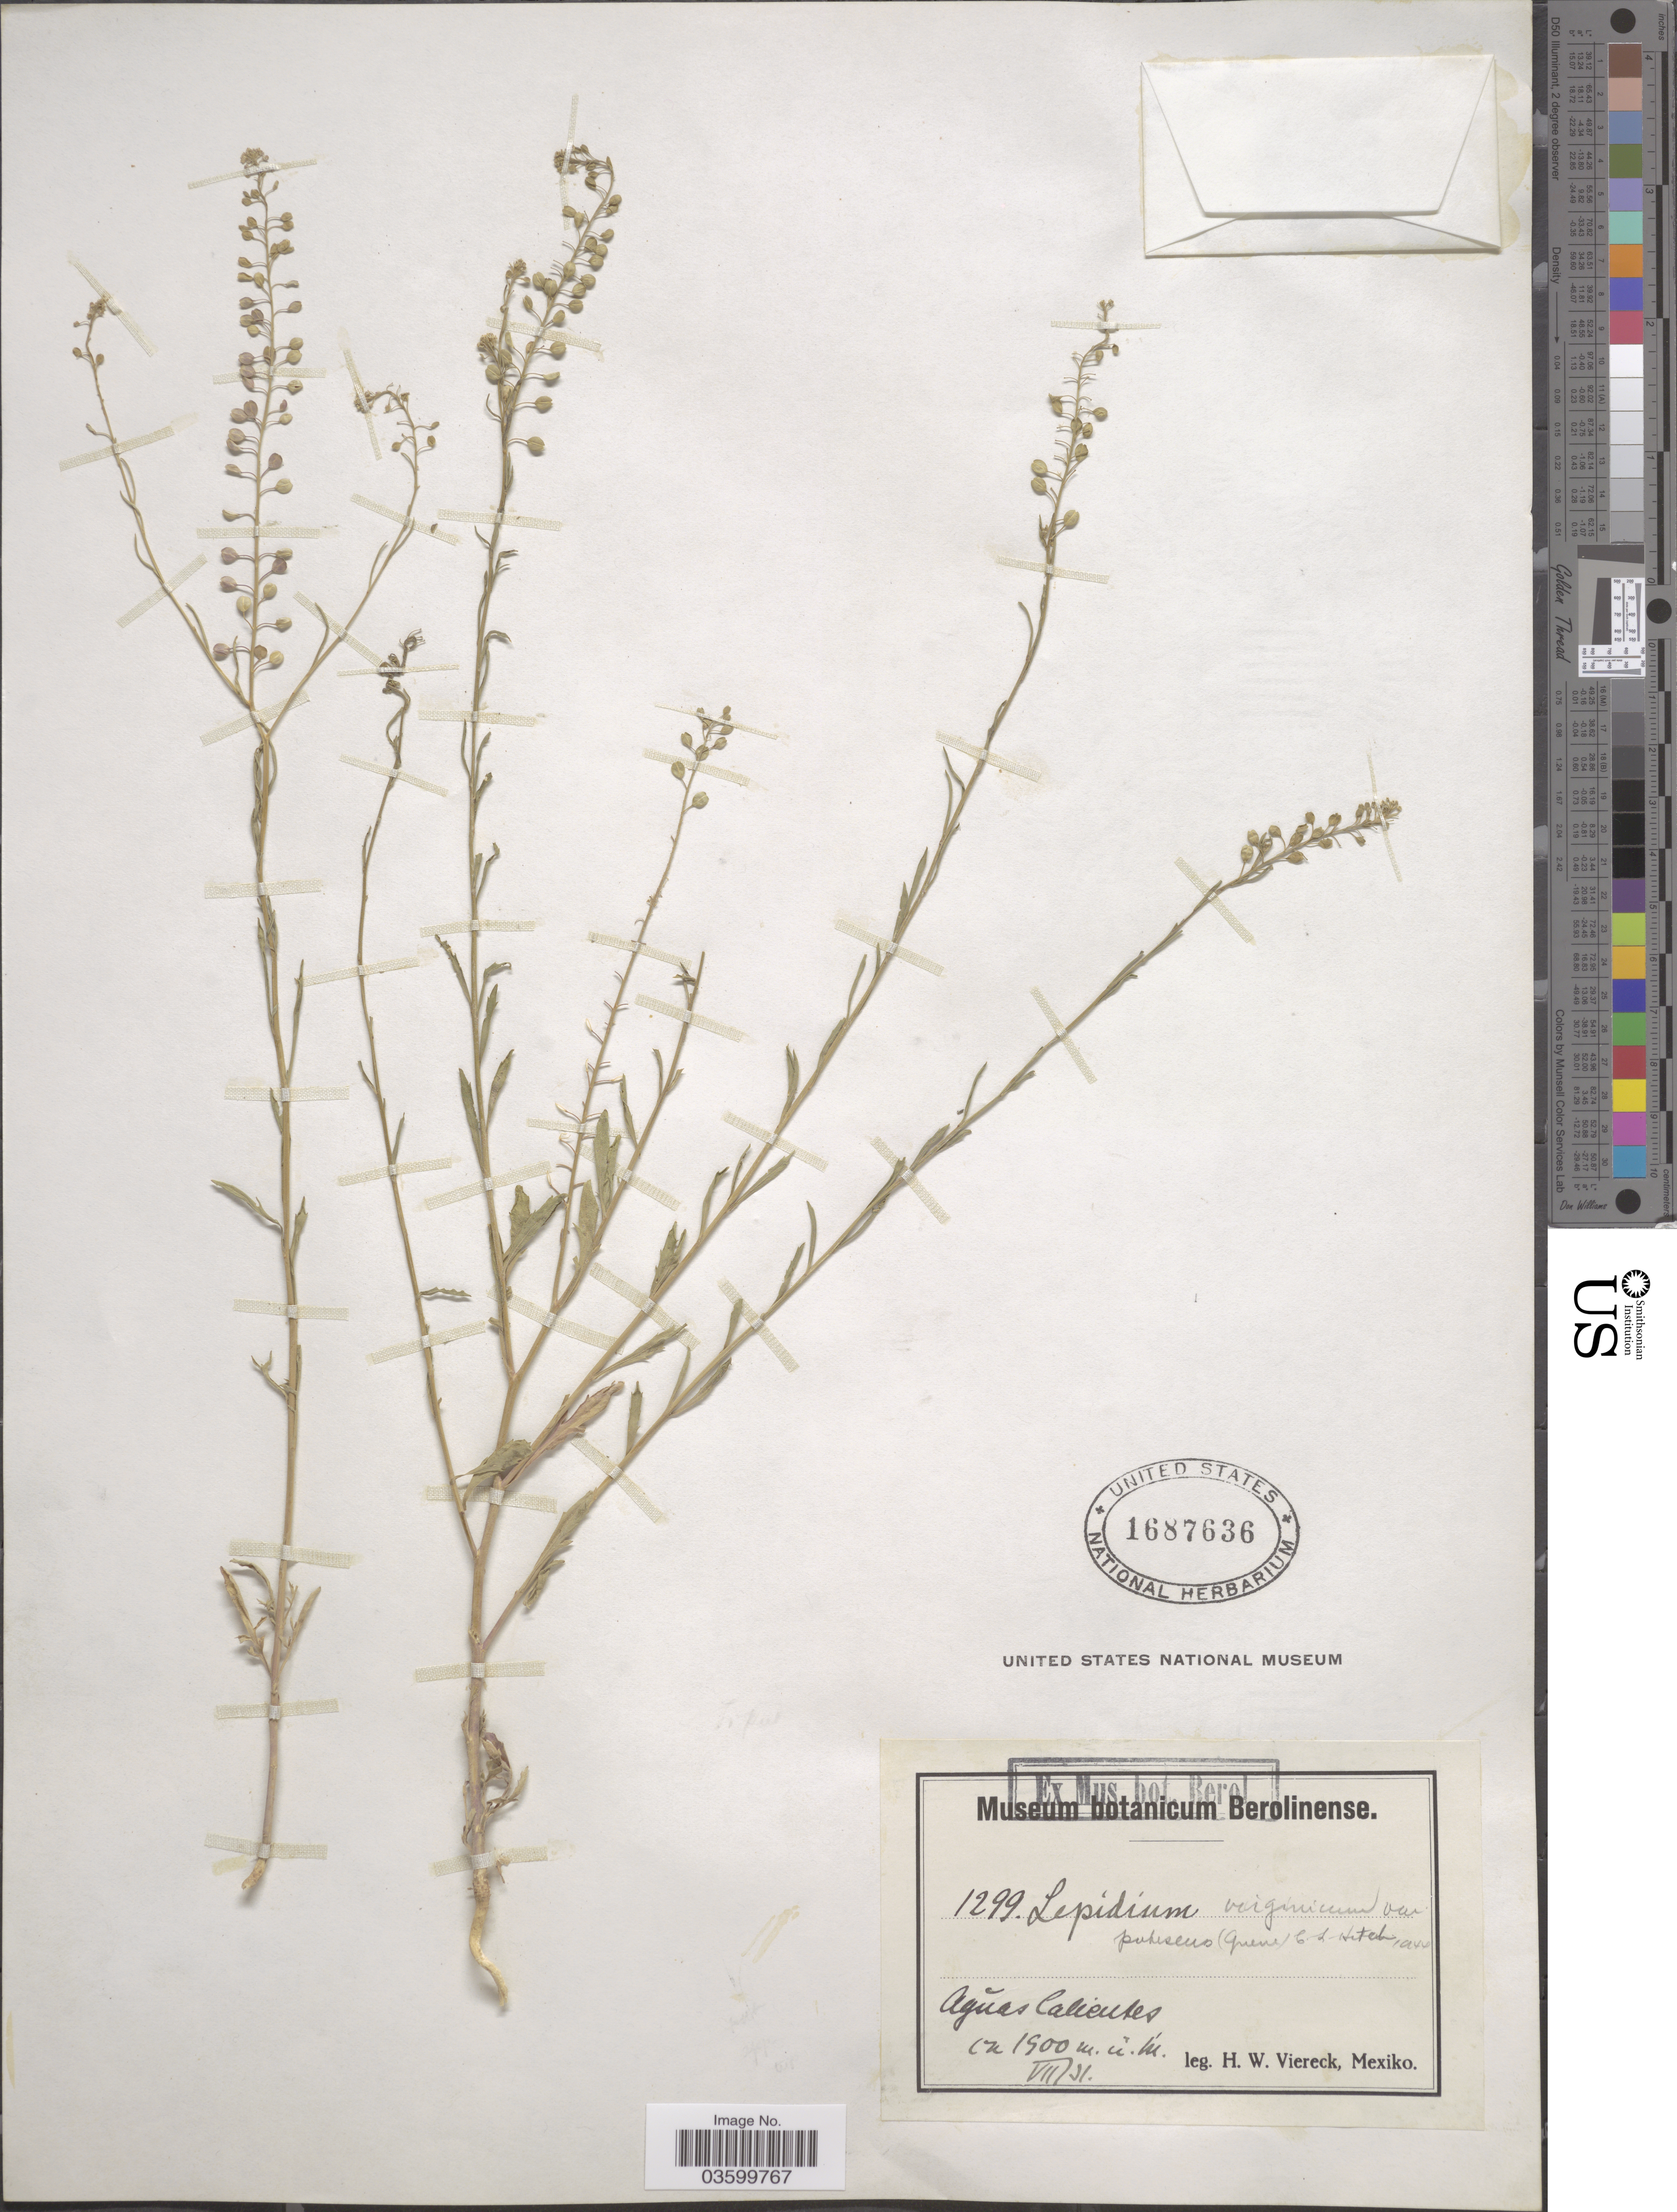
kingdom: Plantae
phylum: Tracheophyta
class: Magnoliopsida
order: Brassicales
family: Brassicaceae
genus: Lepidium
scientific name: Lepidium virginicum var. pubescens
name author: (Greene) C.L. Hitchc.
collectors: H. W. Viereck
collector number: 1299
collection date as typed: Transcribed d/m/y: /7/31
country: Mexico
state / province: Aguascalientes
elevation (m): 1900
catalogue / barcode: US 1687636